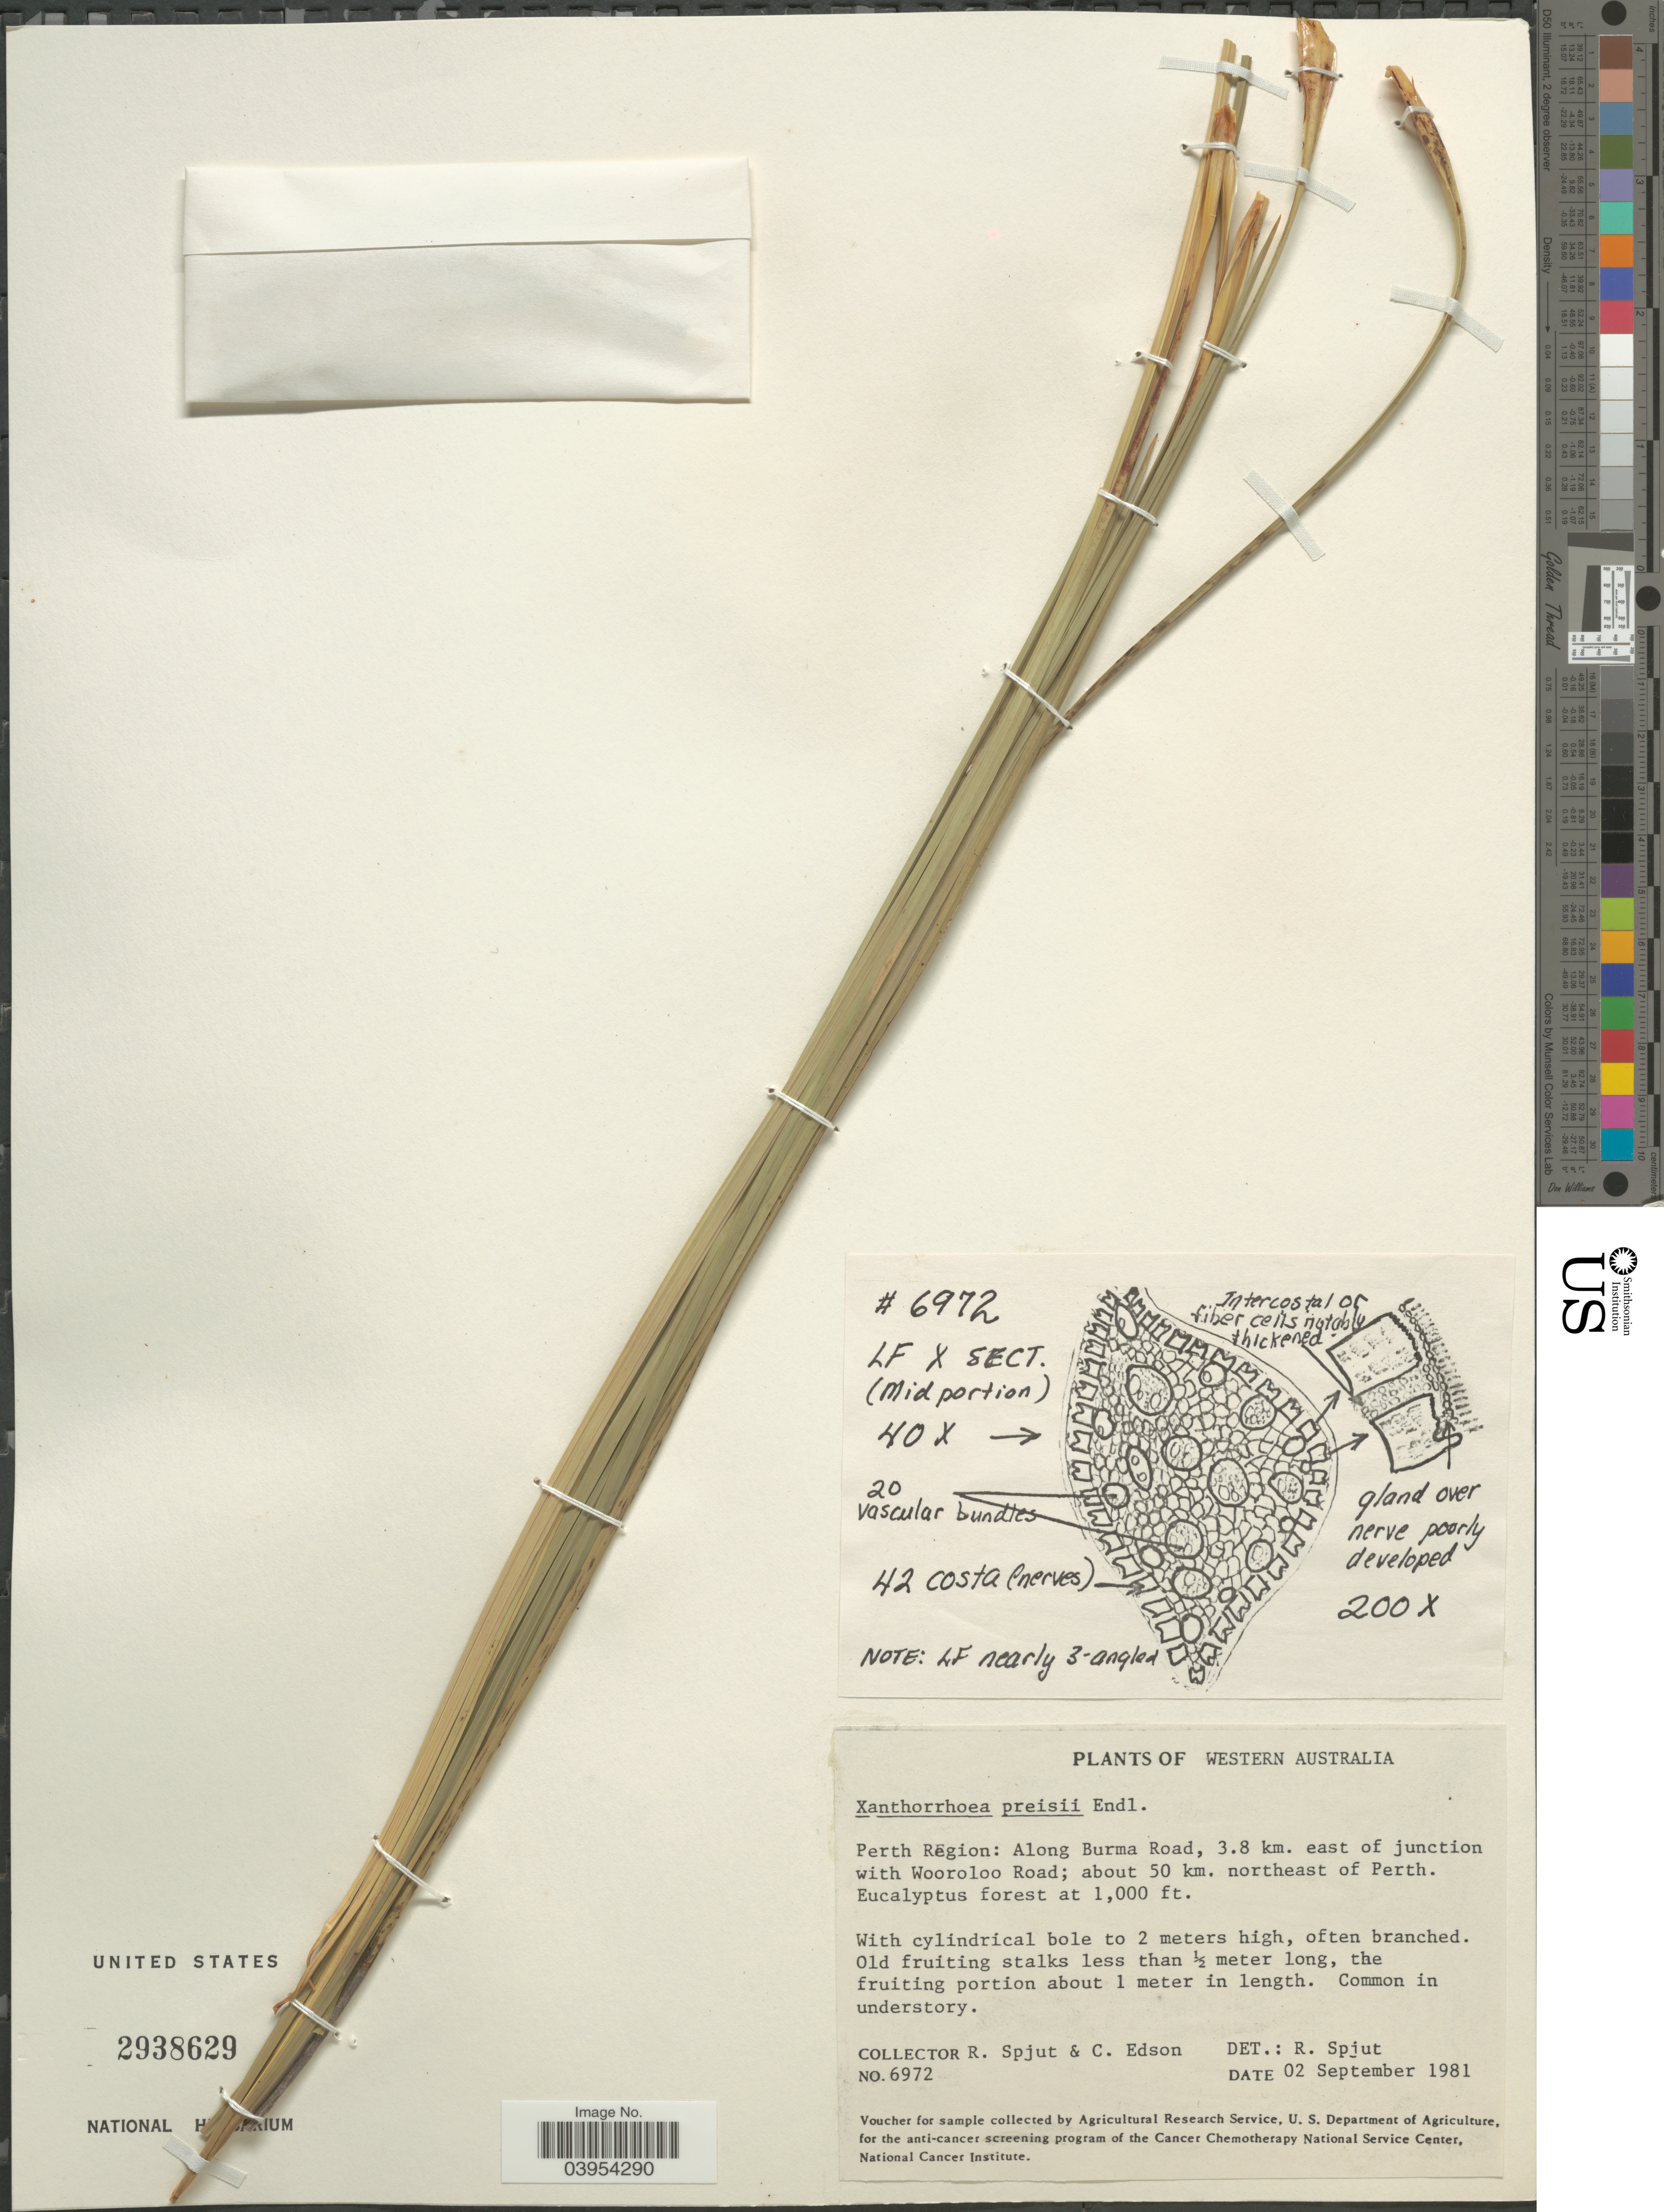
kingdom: Plantae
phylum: Tracheophyta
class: Liliopsida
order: Asparagales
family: Asphodelaceae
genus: Xanthorrhoea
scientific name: Xanthorrhoea preissii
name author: Endl.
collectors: R. Spjut & C. Edson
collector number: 6972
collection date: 1981-09-02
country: Australia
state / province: Western Australia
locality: Perth Region: Along Burma Road, 3.8 km. east of junction with Wooroloo Road; about 50 km. northeast of Perth.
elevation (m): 305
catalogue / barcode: US 2938629